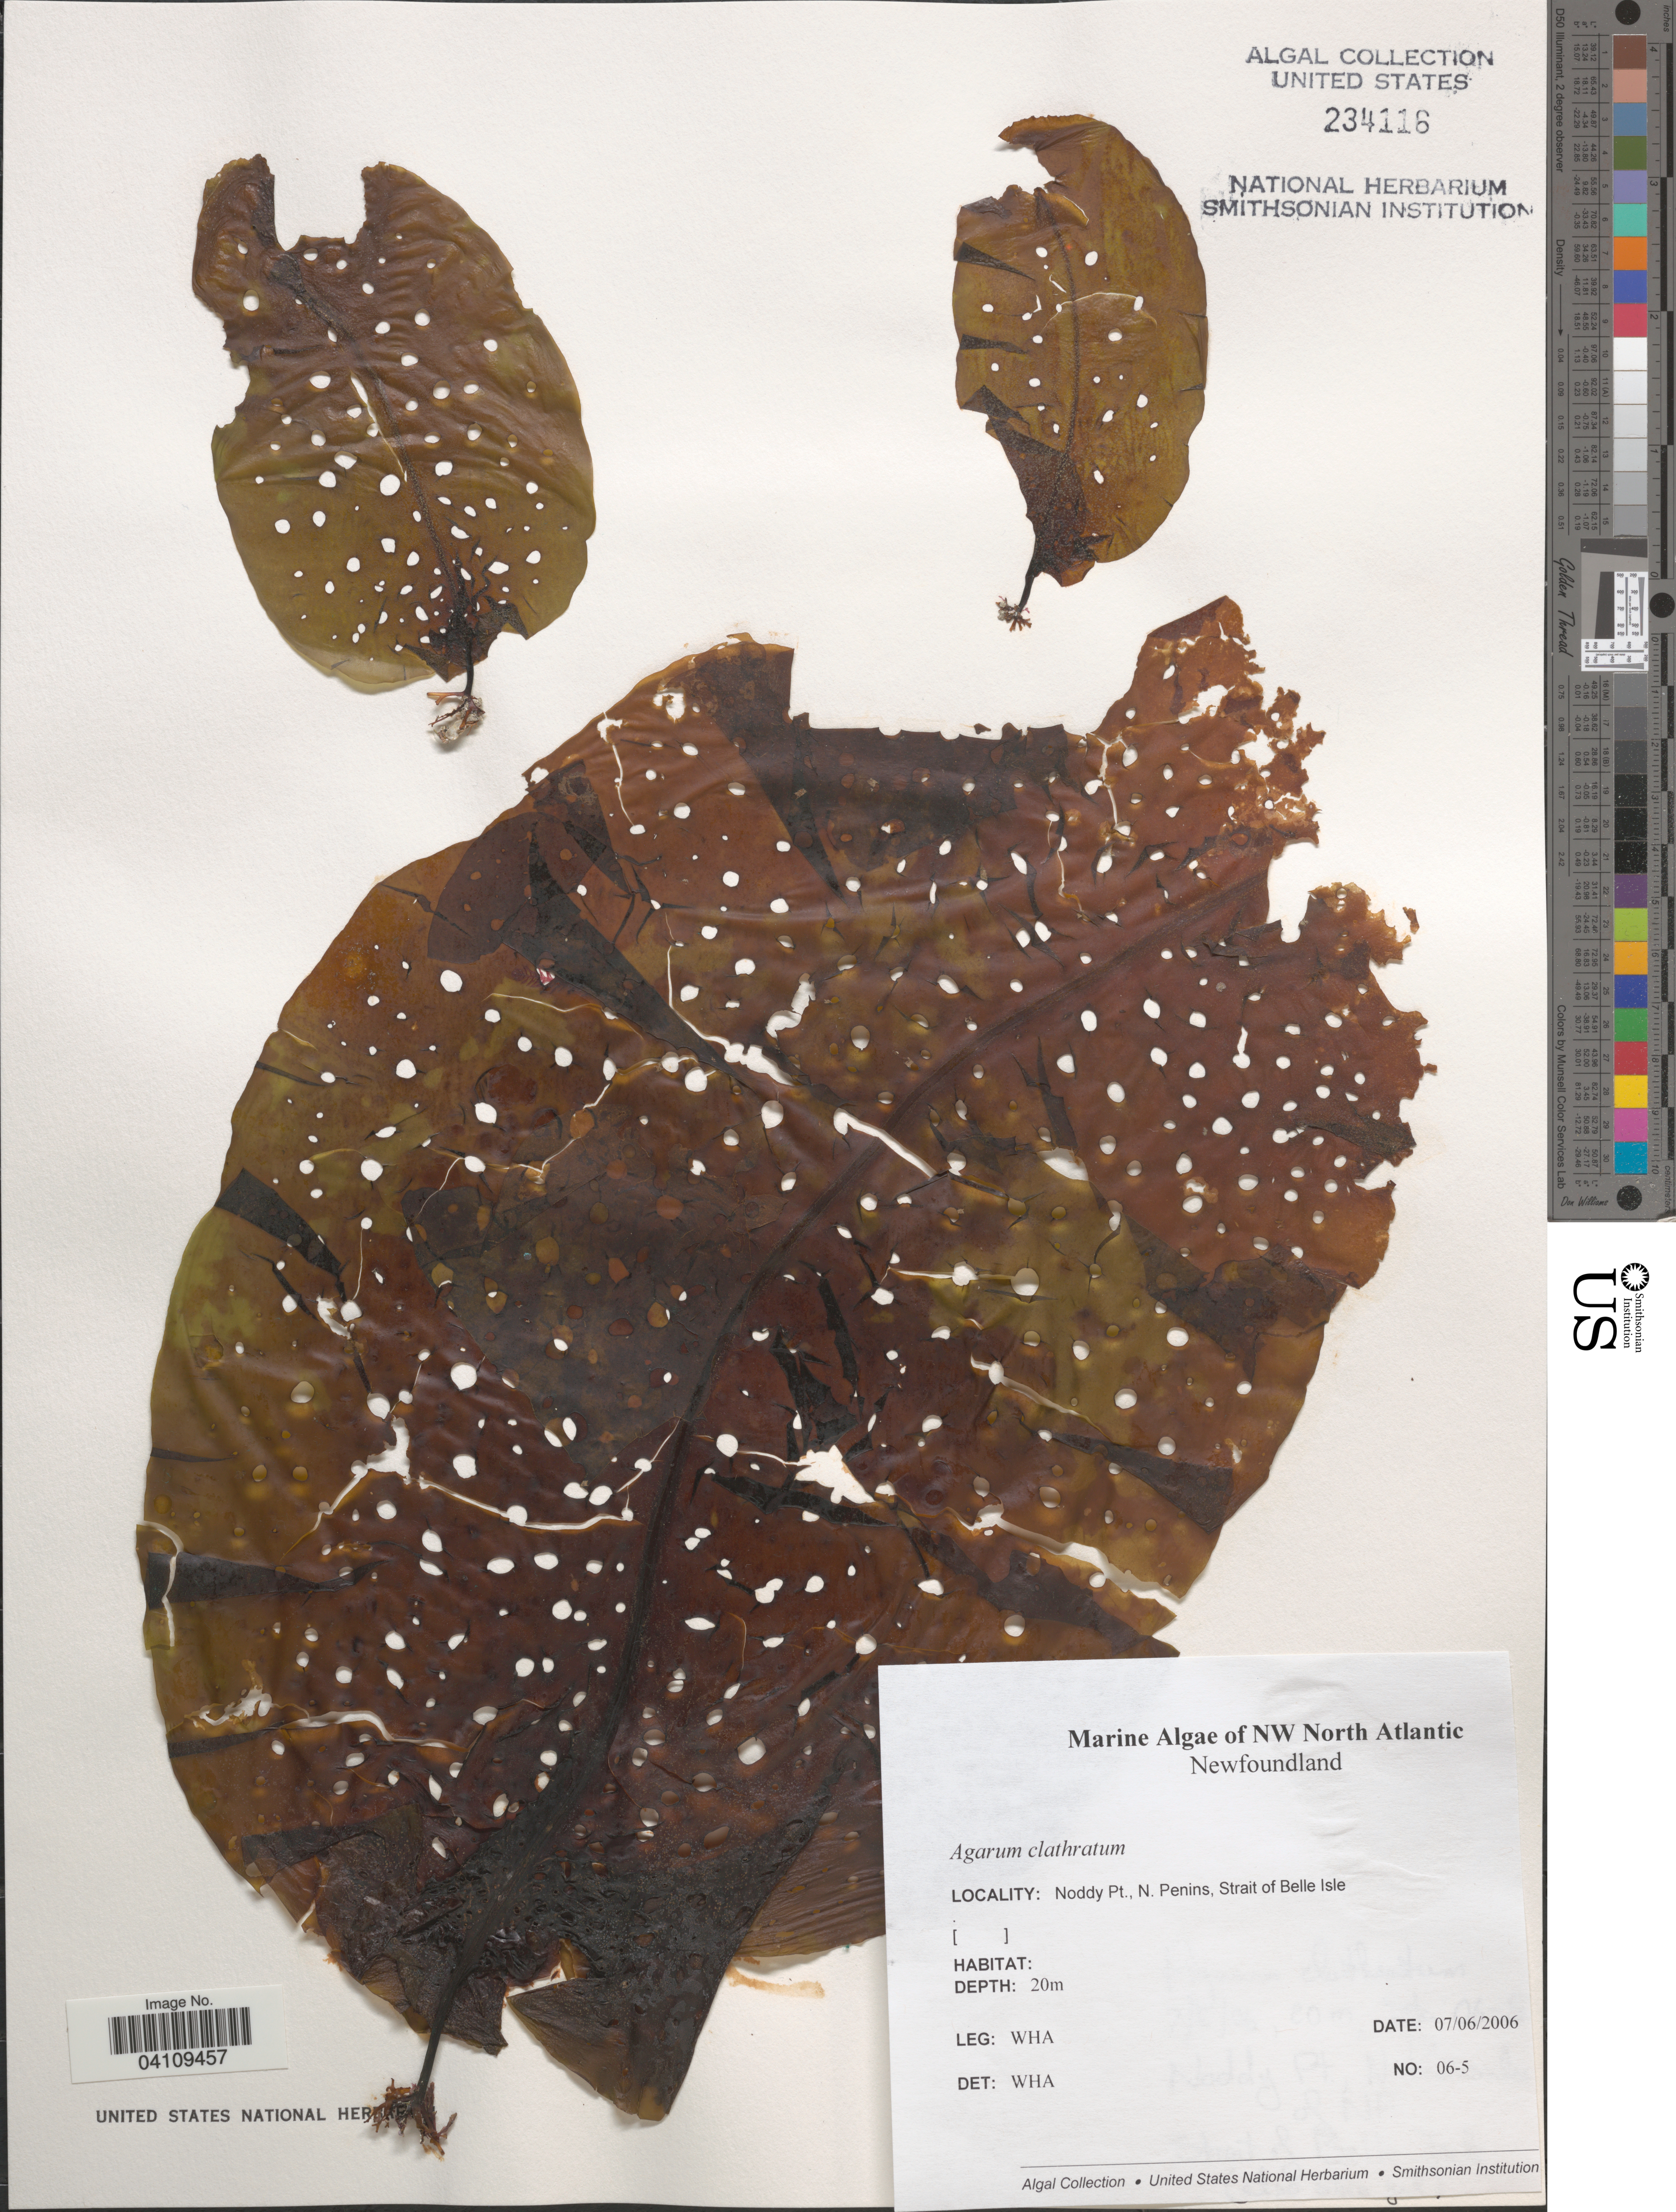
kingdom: Chromista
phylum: Ochrophyta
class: Phaeophyceae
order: Laminariales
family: Costariaceae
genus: Agarum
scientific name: Agarum clathratum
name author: Dumortier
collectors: W. H. Adey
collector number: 06-5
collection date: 2006-06-07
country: Canada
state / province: Newfoundland and Labrador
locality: NW North Atlantic. Noddy Pt., N. Penins, Strait of Belle Isle.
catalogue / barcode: US 234118